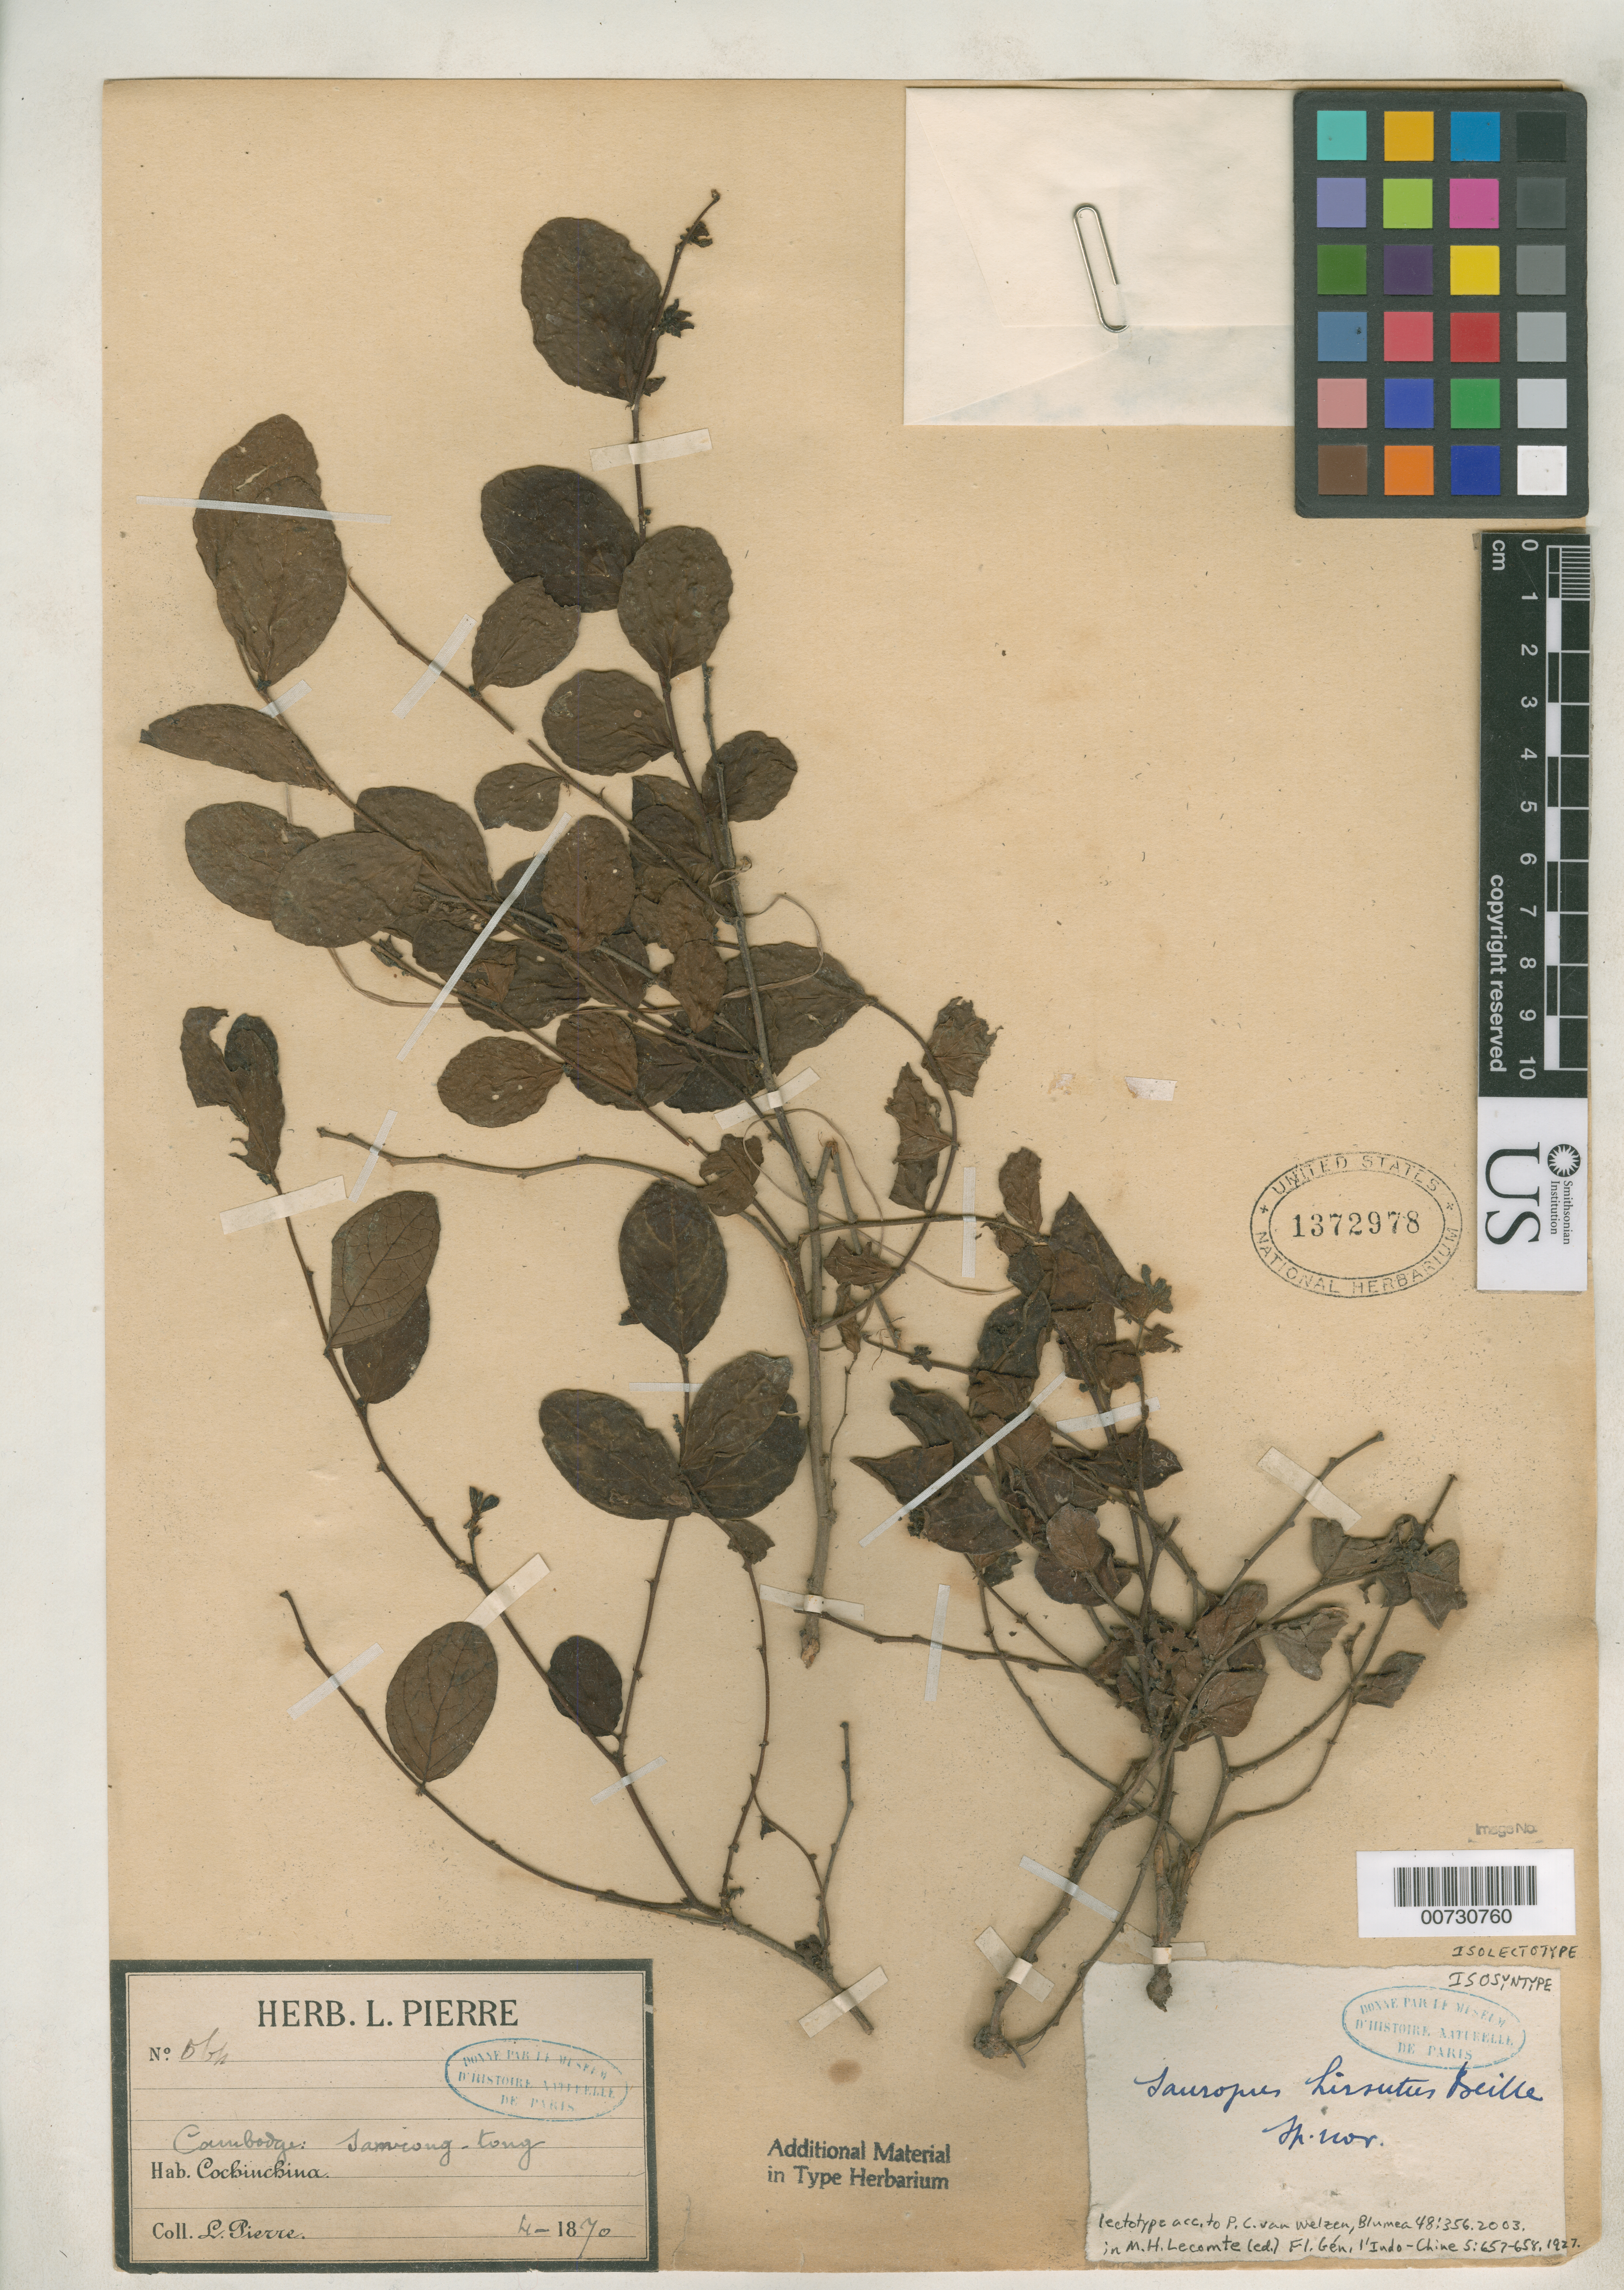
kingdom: Plantae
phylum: Tracheophyta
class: Magnoliopsida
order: Malpighiales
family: Phyllanthaceae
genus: Sauropus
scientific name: Sauropus hirsutus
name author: Beille in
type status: Isolectotype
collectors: J. Pierre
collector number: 564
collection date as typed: Apr 1870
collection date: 1870-04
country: Cambodia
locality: Samrong-tong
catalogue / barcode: US 1372978